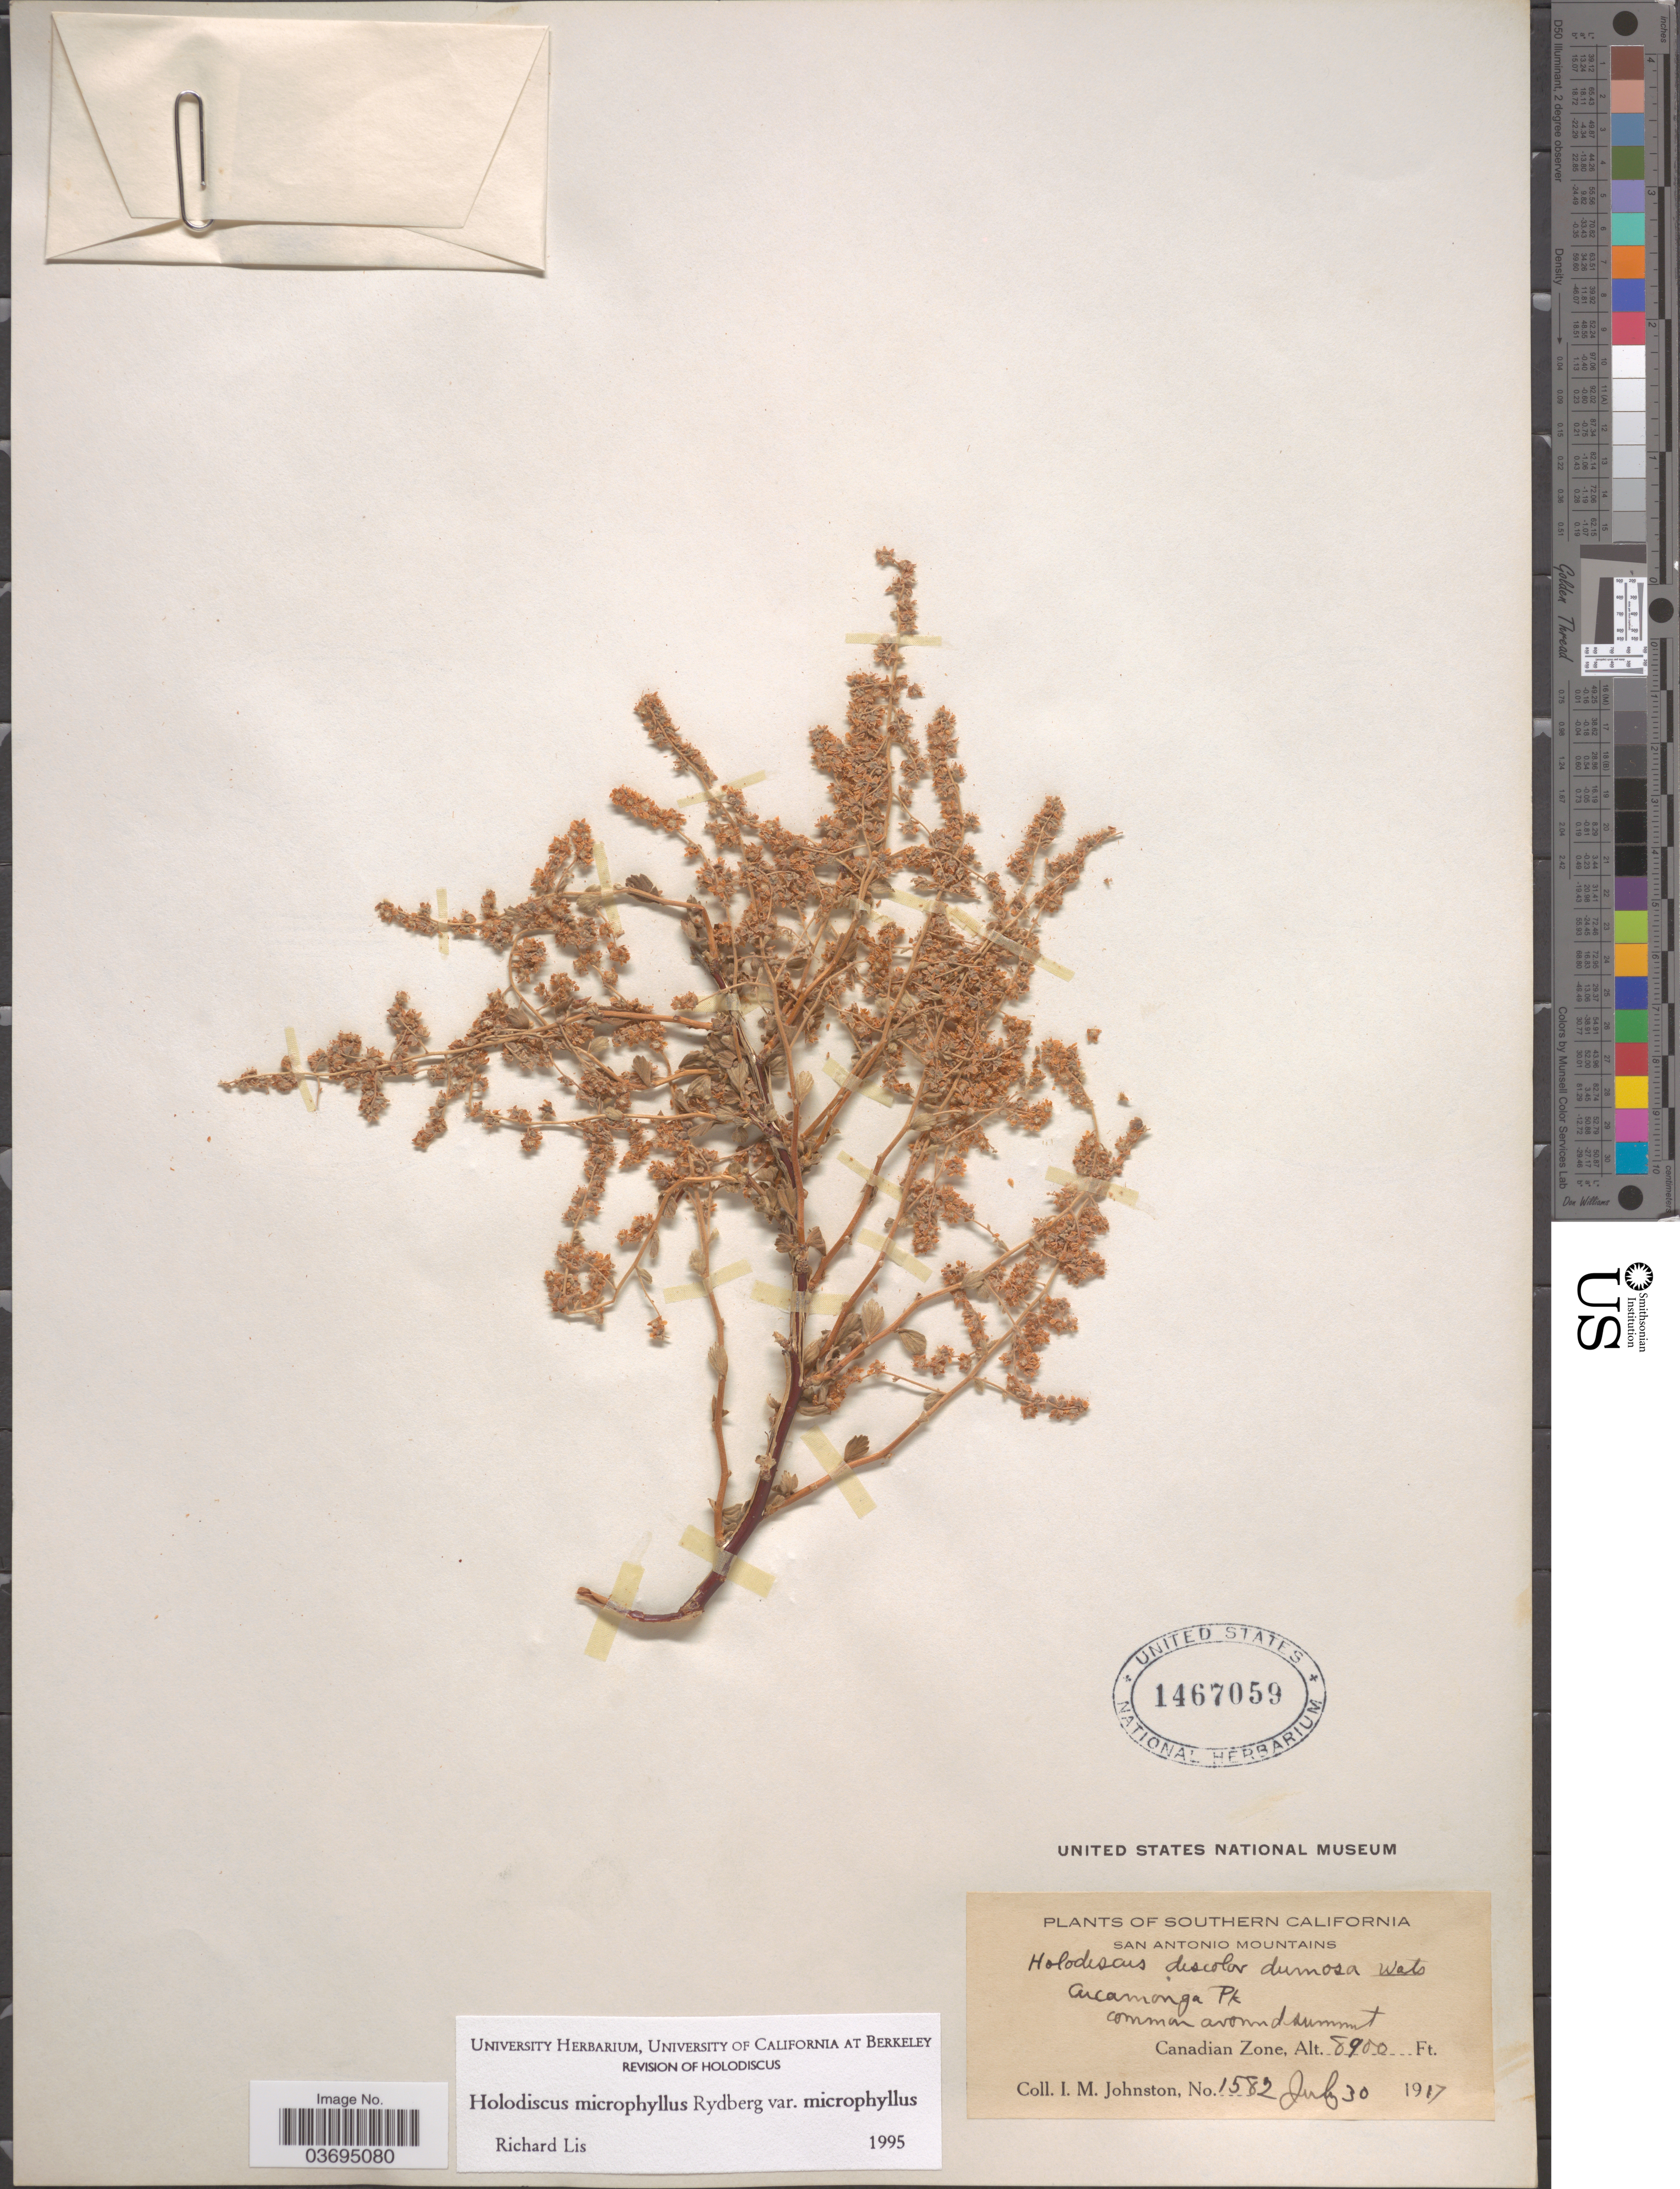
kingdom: Plantae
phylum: Tracheophyta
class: Magnoliopsida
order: Rosales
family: Rosaceae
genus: Holodiscus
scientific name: Holodiscus discolor var. microphyllus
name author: (Rydb.) Jeps.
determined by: Strong, Mark T., (BOT), Smithsonian Institution - National Museum of Natural History (UNITED STATES)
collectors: I.M. Johnston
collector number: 1582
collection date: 1917-07-30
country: United States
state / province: California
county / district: Los Angeles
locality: Southern California. San Antonio Mountains. Cucamonga Pk. Canadian Zone.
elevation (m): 2713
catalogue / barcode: US 1467059